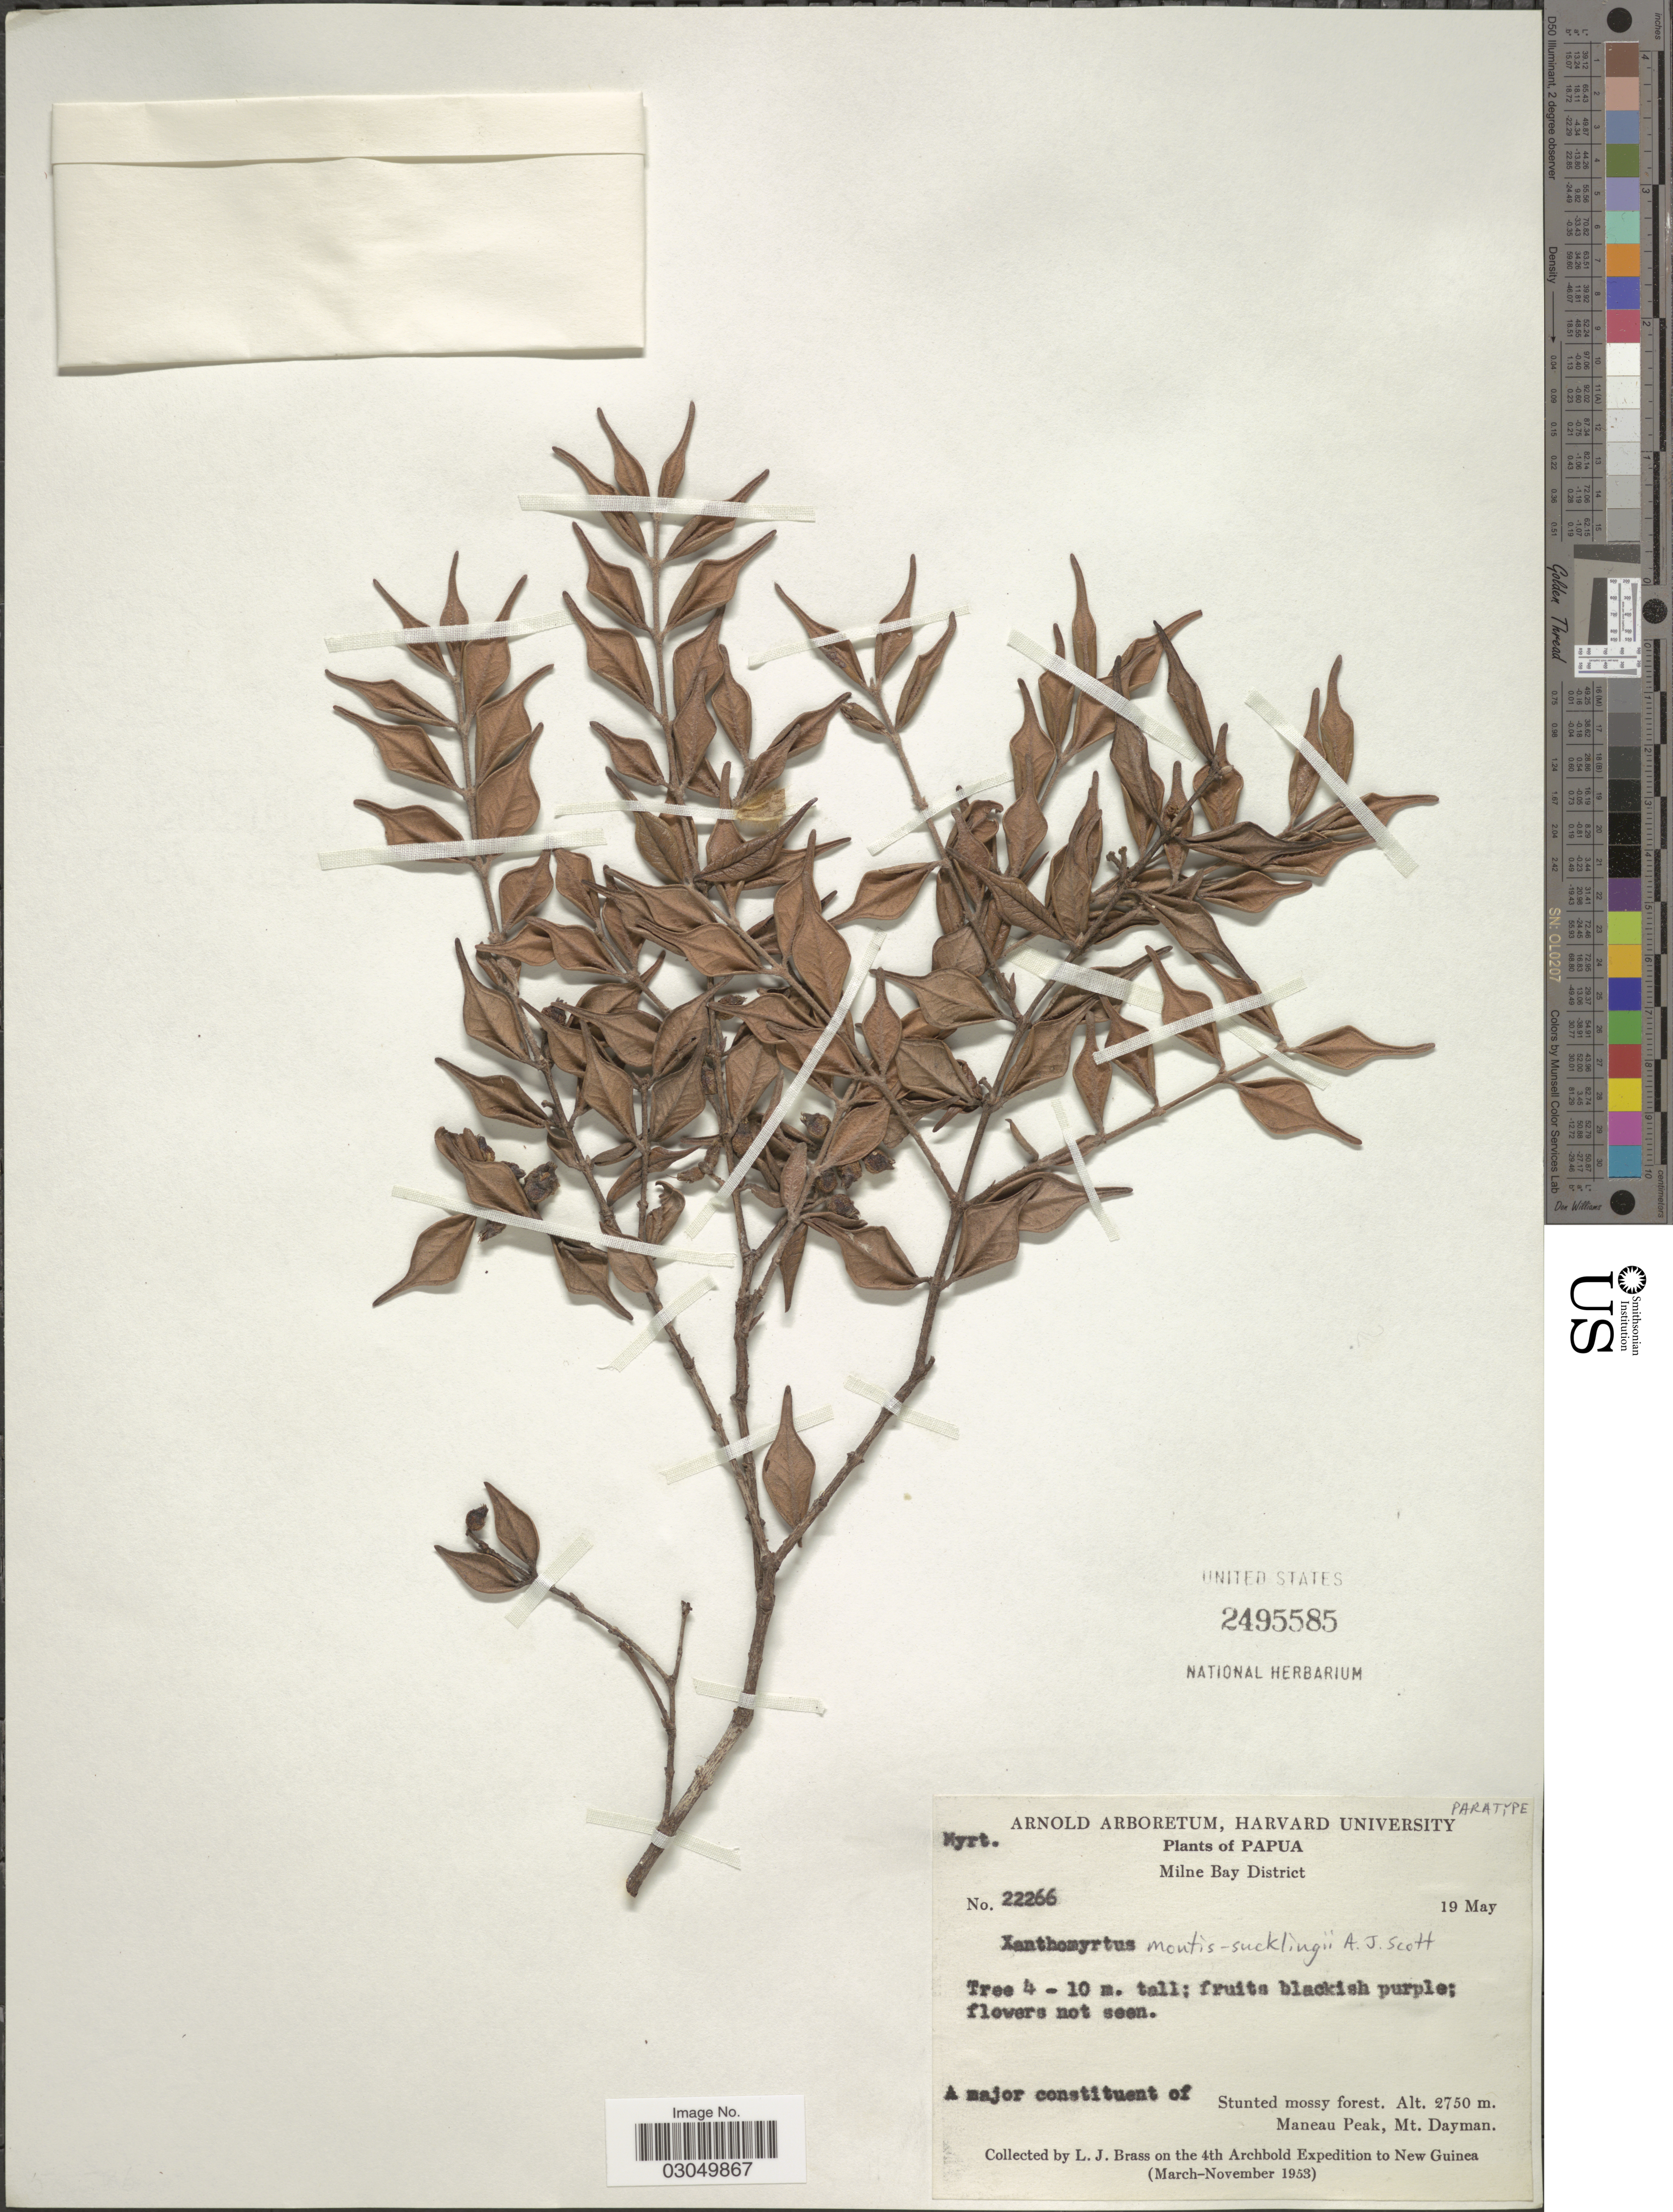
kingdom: Plantae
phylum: Tracheophyta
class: Magnoliopsida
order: Myrtales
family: Myrtaceae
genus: Xanthomyrtus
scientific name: Xanthomyrtus montis-sucklingii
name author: A.J. Scott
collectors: L. J. Brass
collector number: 22266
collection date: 1953-05-19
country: Papua New Guinea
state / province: Milne Bay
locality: Milne Bay District. A major constituent of Stunted mossy forest. Maneau Peak, Mt. Dayman. New Guinea.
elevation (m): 2750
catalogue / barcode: US 2495585